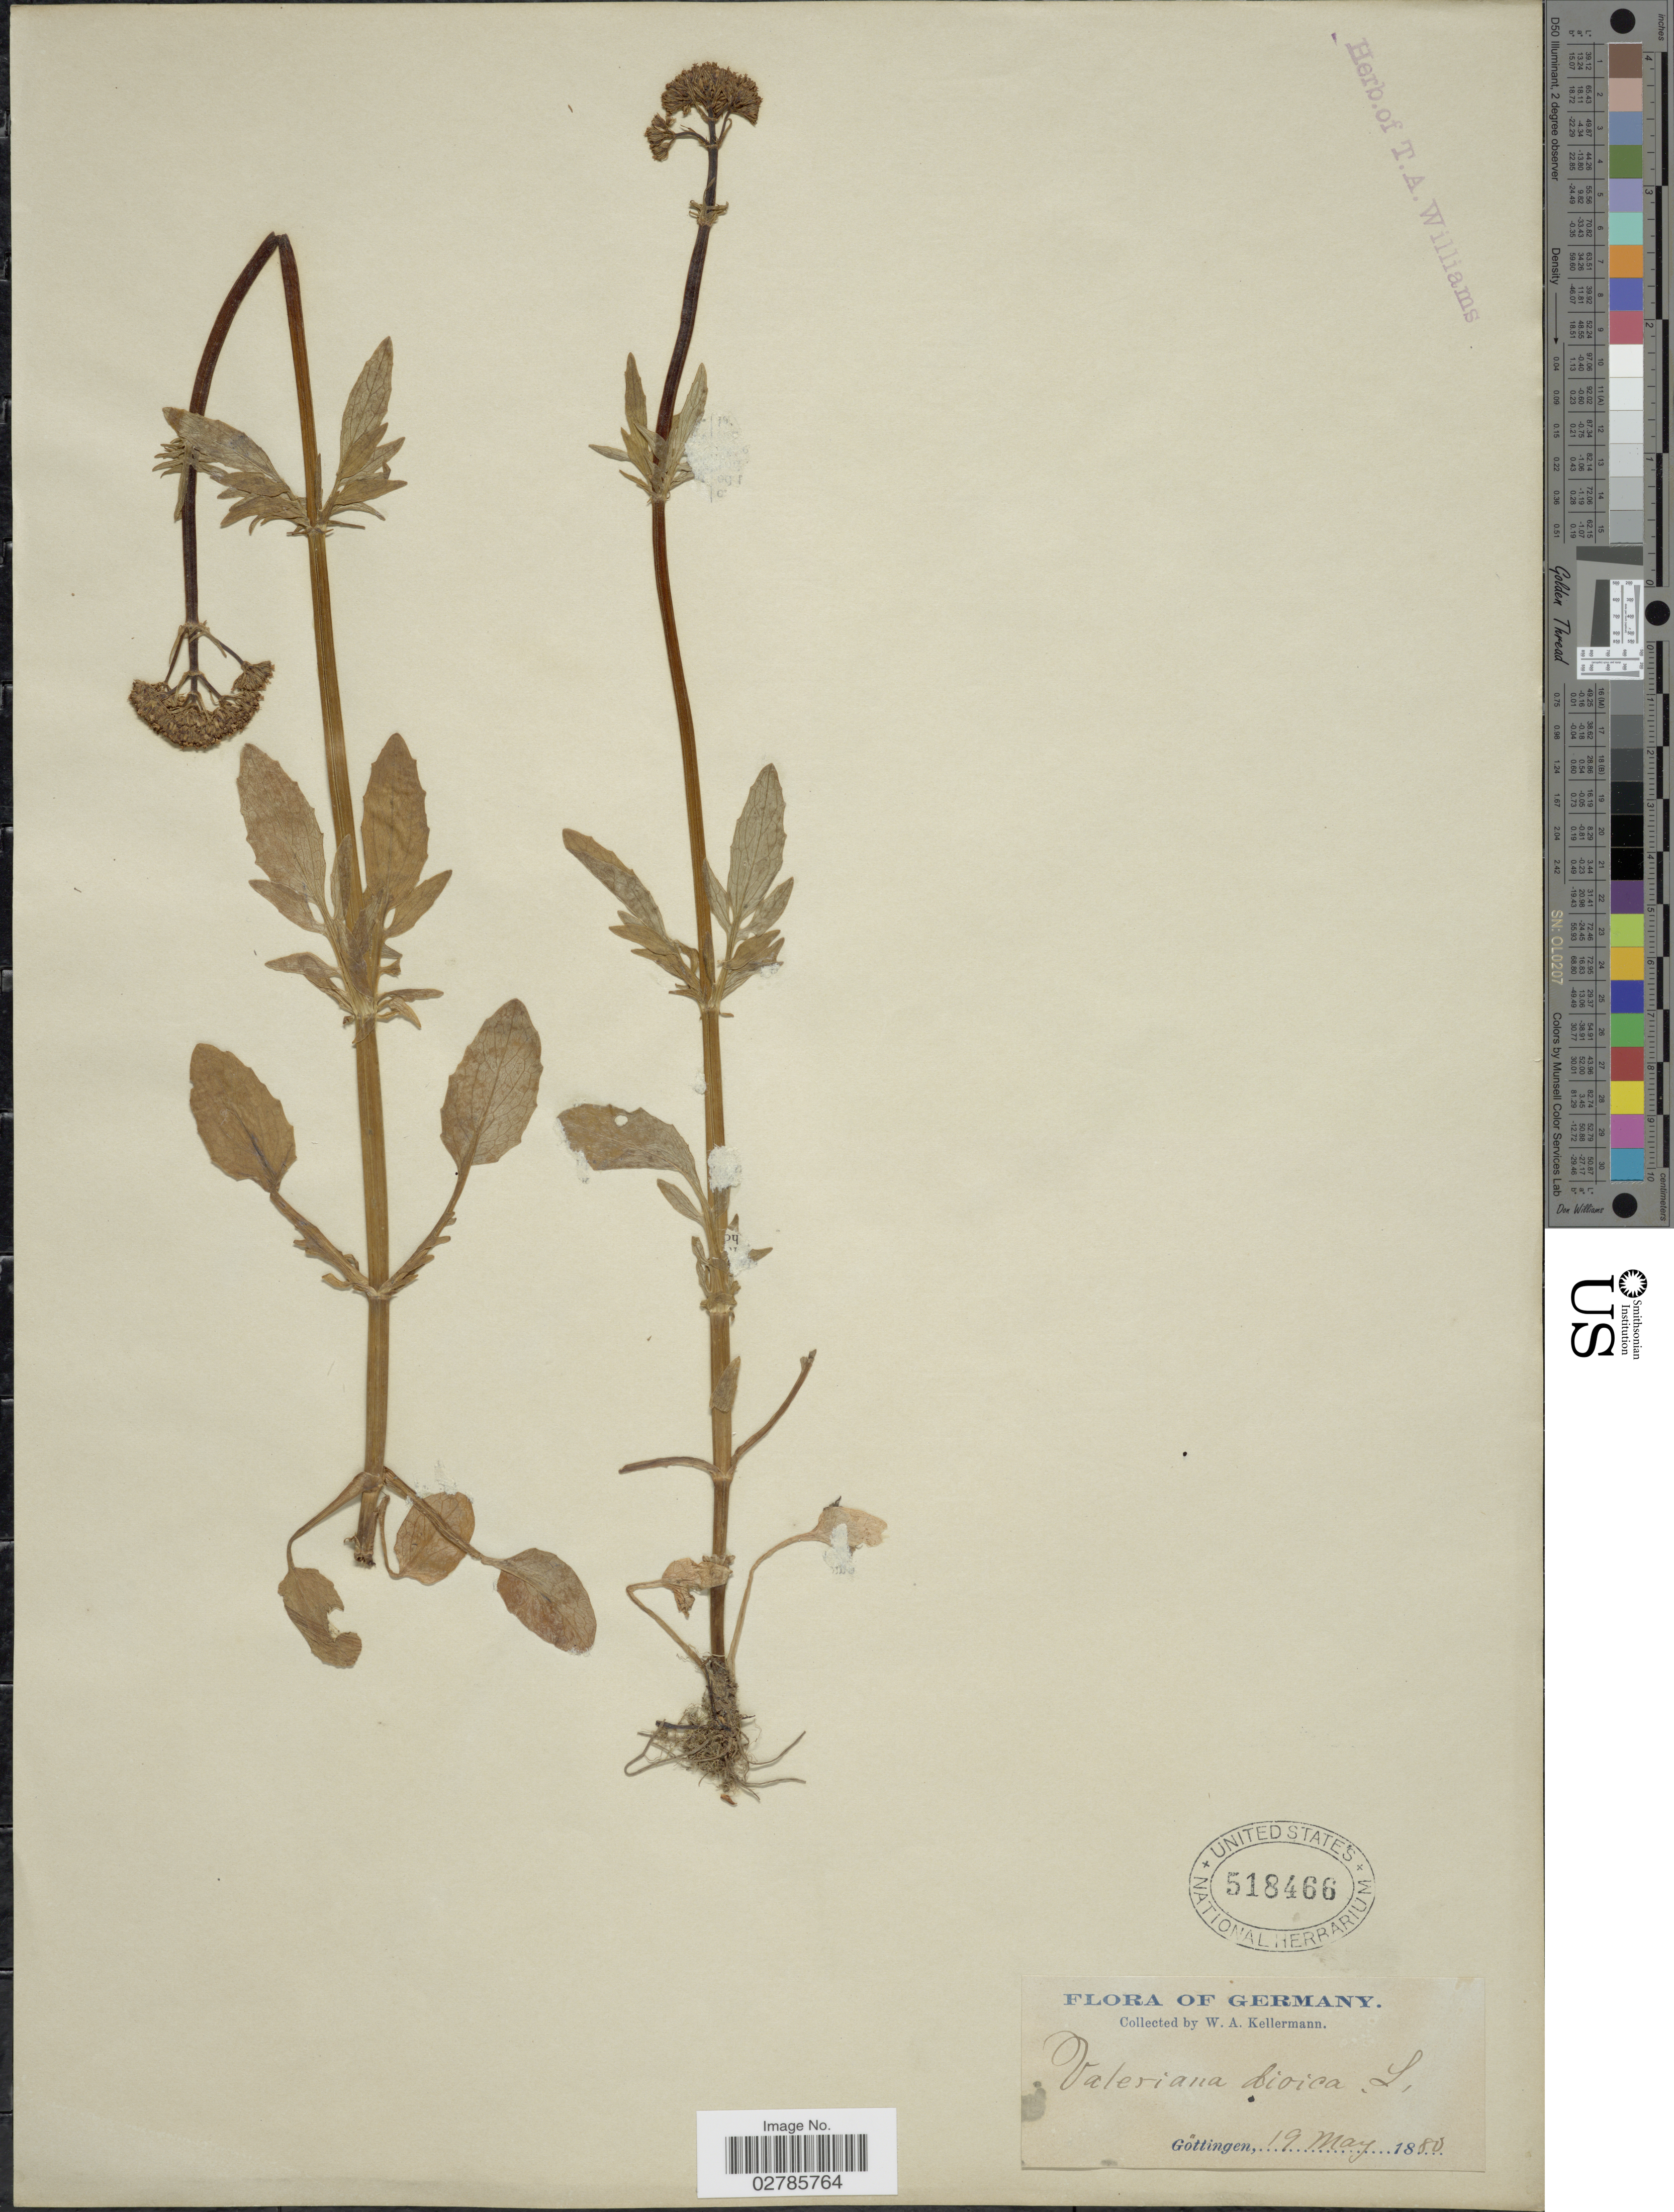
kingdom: Plantae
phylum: Tracheophyta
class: Magnoliopsida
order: Dipsacales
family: Caprifoliaceae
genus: Valeriana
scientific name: Valeriana dioica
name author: L.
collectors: W. A. Kellermann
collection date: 1880-05-19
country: Germany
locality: Göttingen.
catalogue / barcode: US 518466